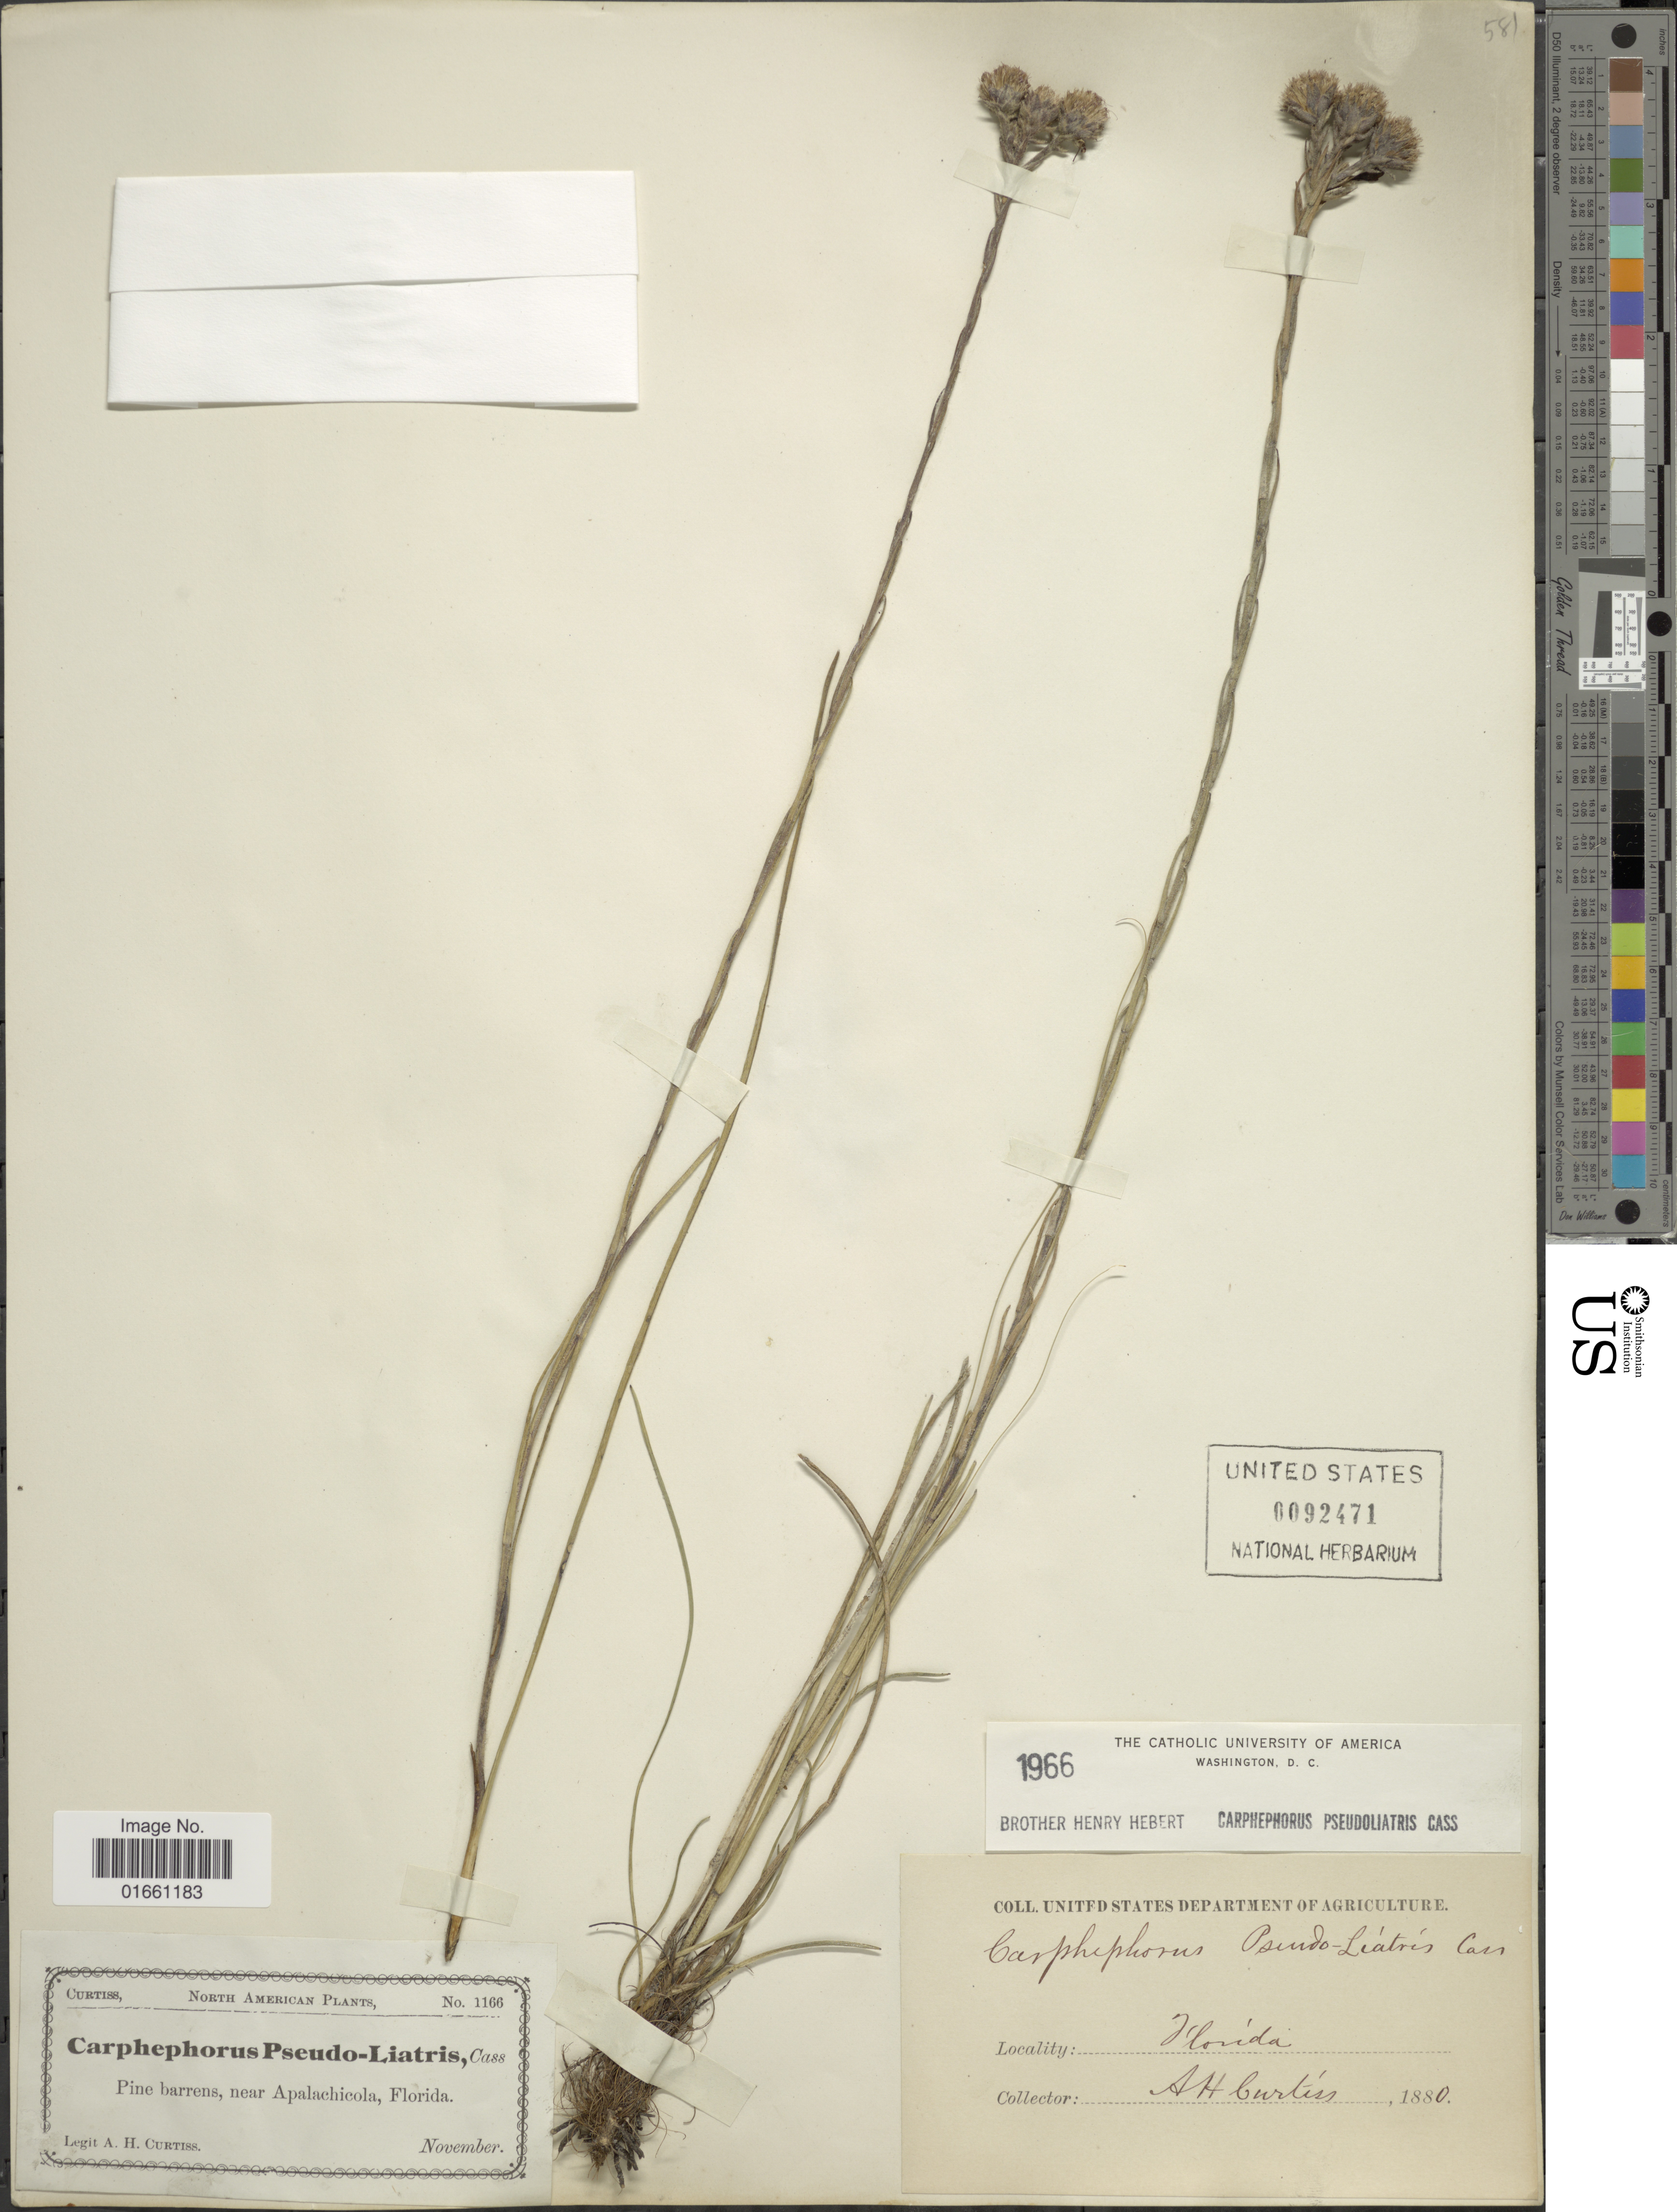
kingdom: Plantae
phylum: Tracheophyta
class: Magnoliopsida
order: Asterales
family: Asteraceae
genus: Carphephorus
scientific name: Carphephorus pseudoliatris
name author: Cass.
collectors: A. H. Curtiss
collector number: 1166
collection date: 1880-11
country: United States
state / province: Florida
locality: Pines barrens, near Apalachicola.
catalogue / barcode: US 92471